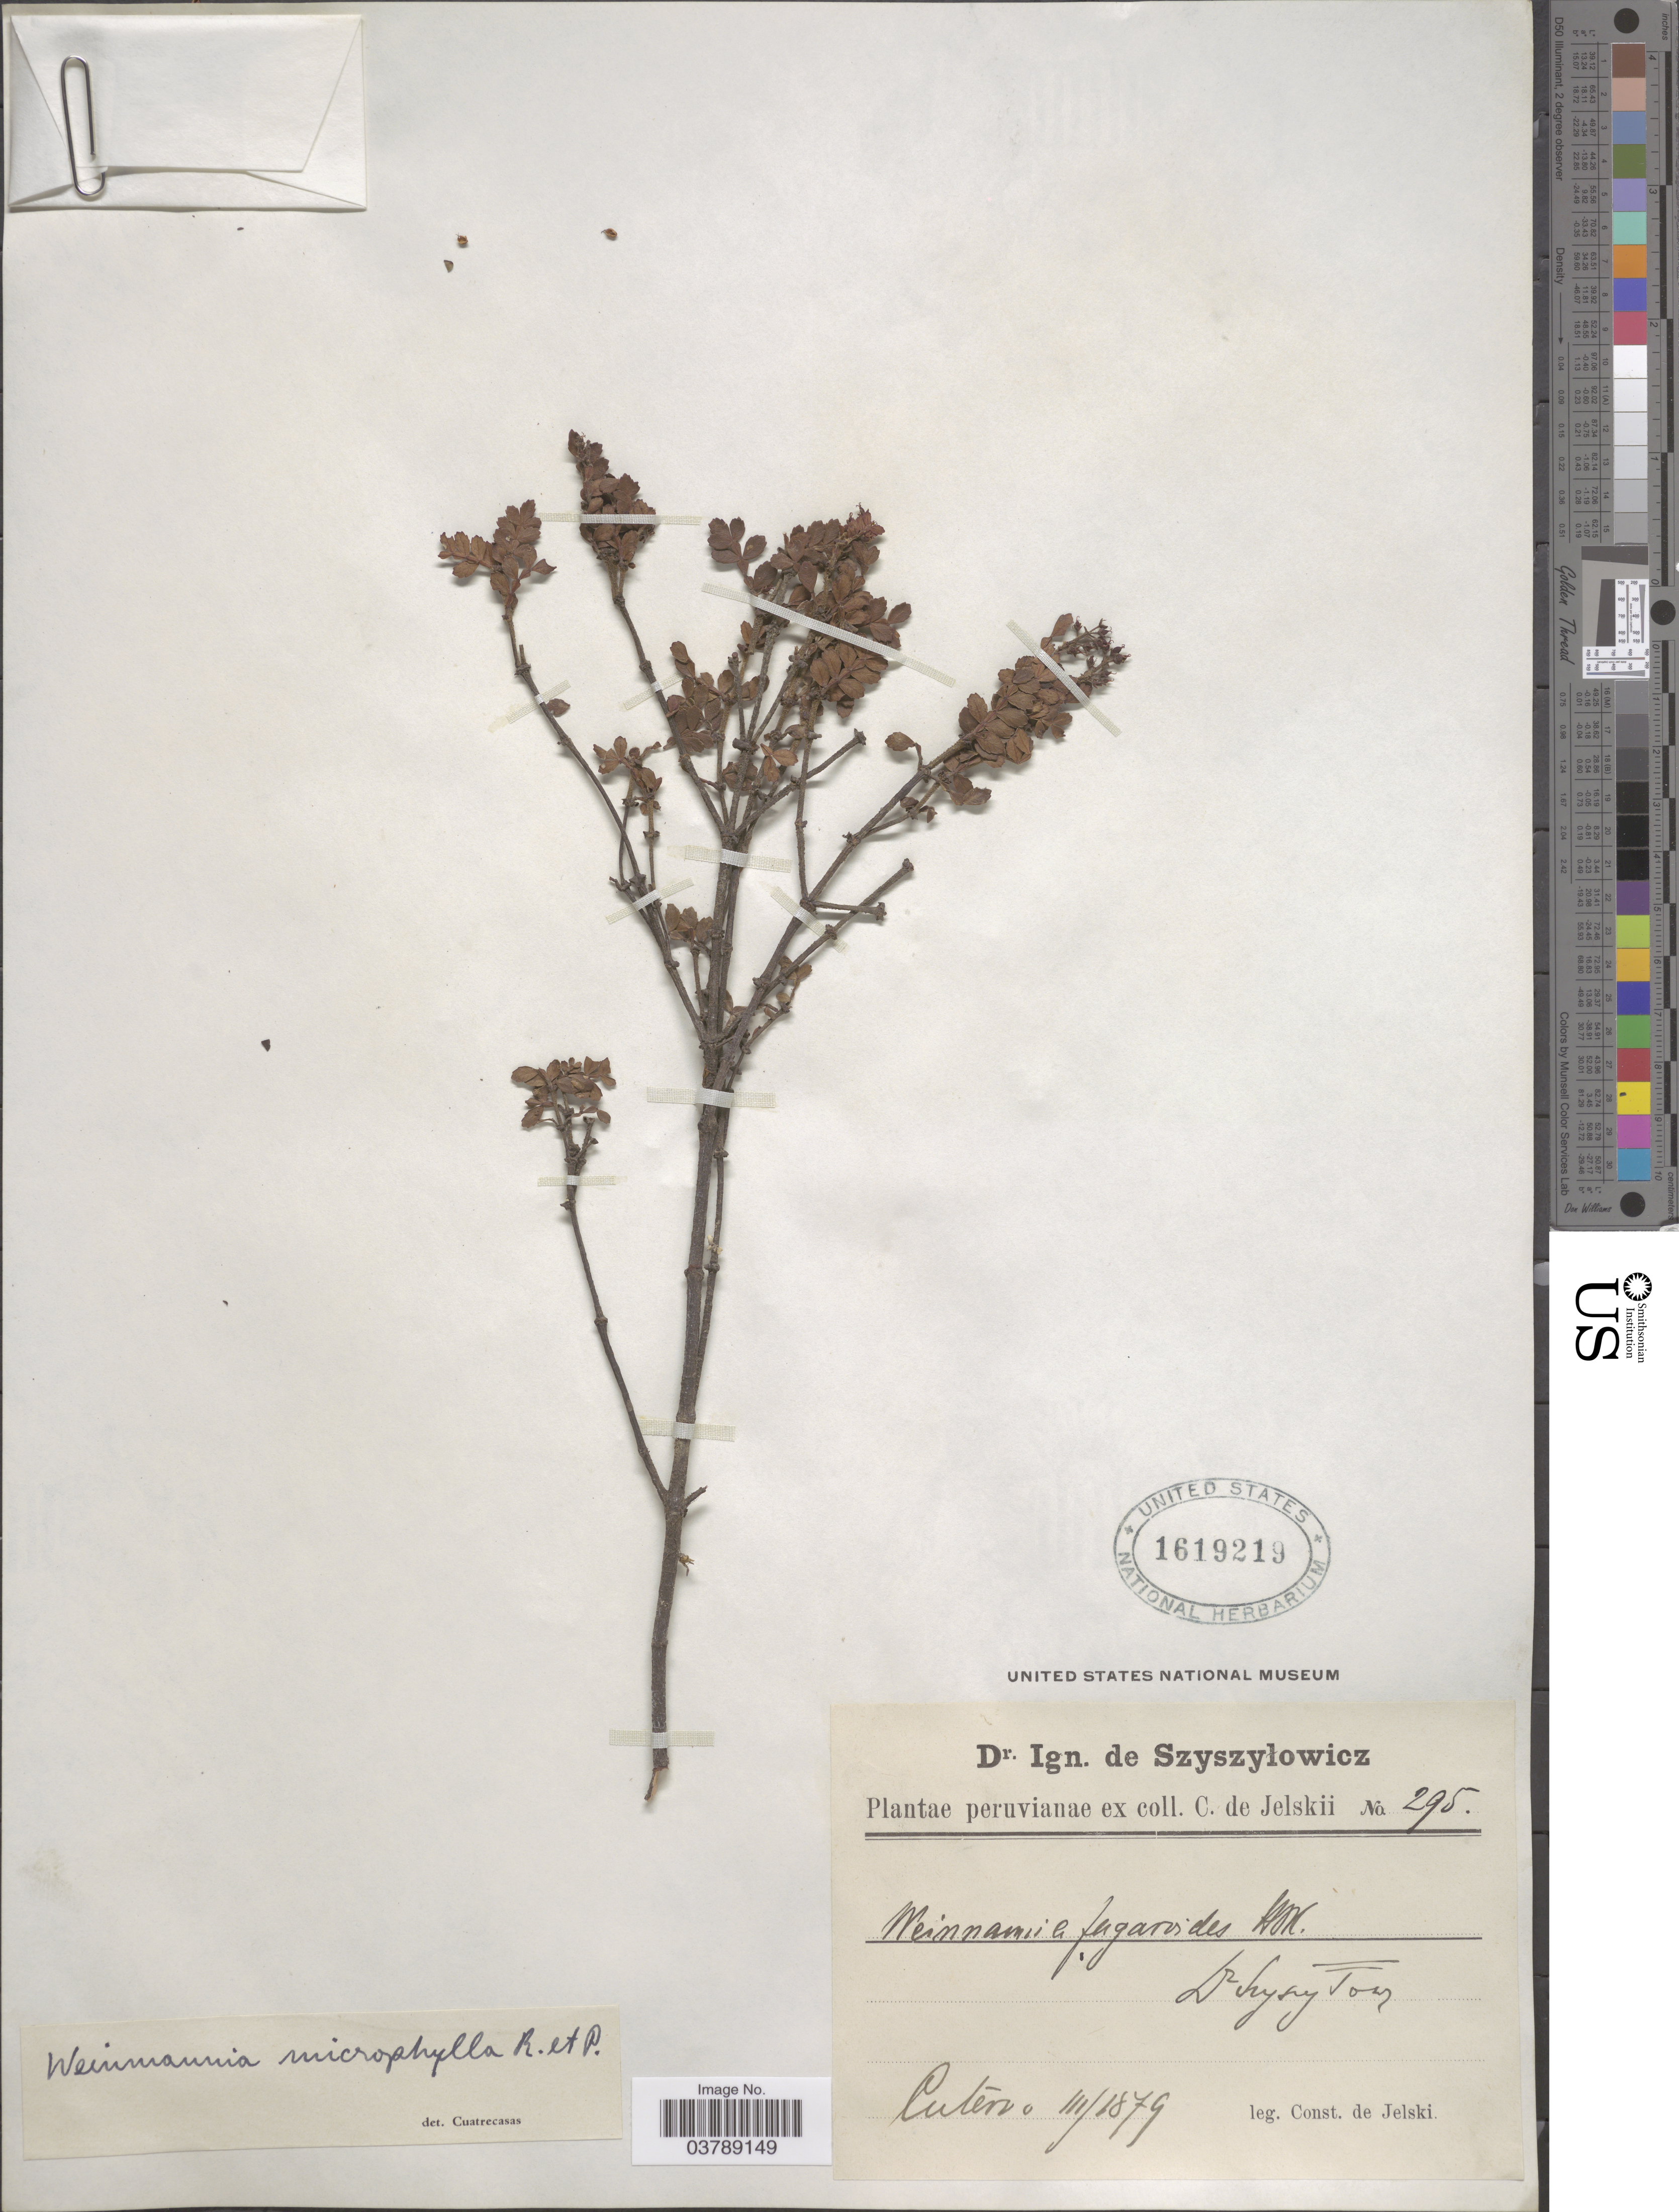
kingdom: Plantae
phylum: Tracheophyta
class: Magnoliopsida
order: Oxalidales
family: Cunoniaceae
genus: Weinmannia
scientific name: Weinmannia fagaroides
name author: Kunth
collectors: C. de Jelski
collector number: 295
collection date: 1879-03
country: Peru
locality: Cutervo.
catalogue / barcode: US 1619219